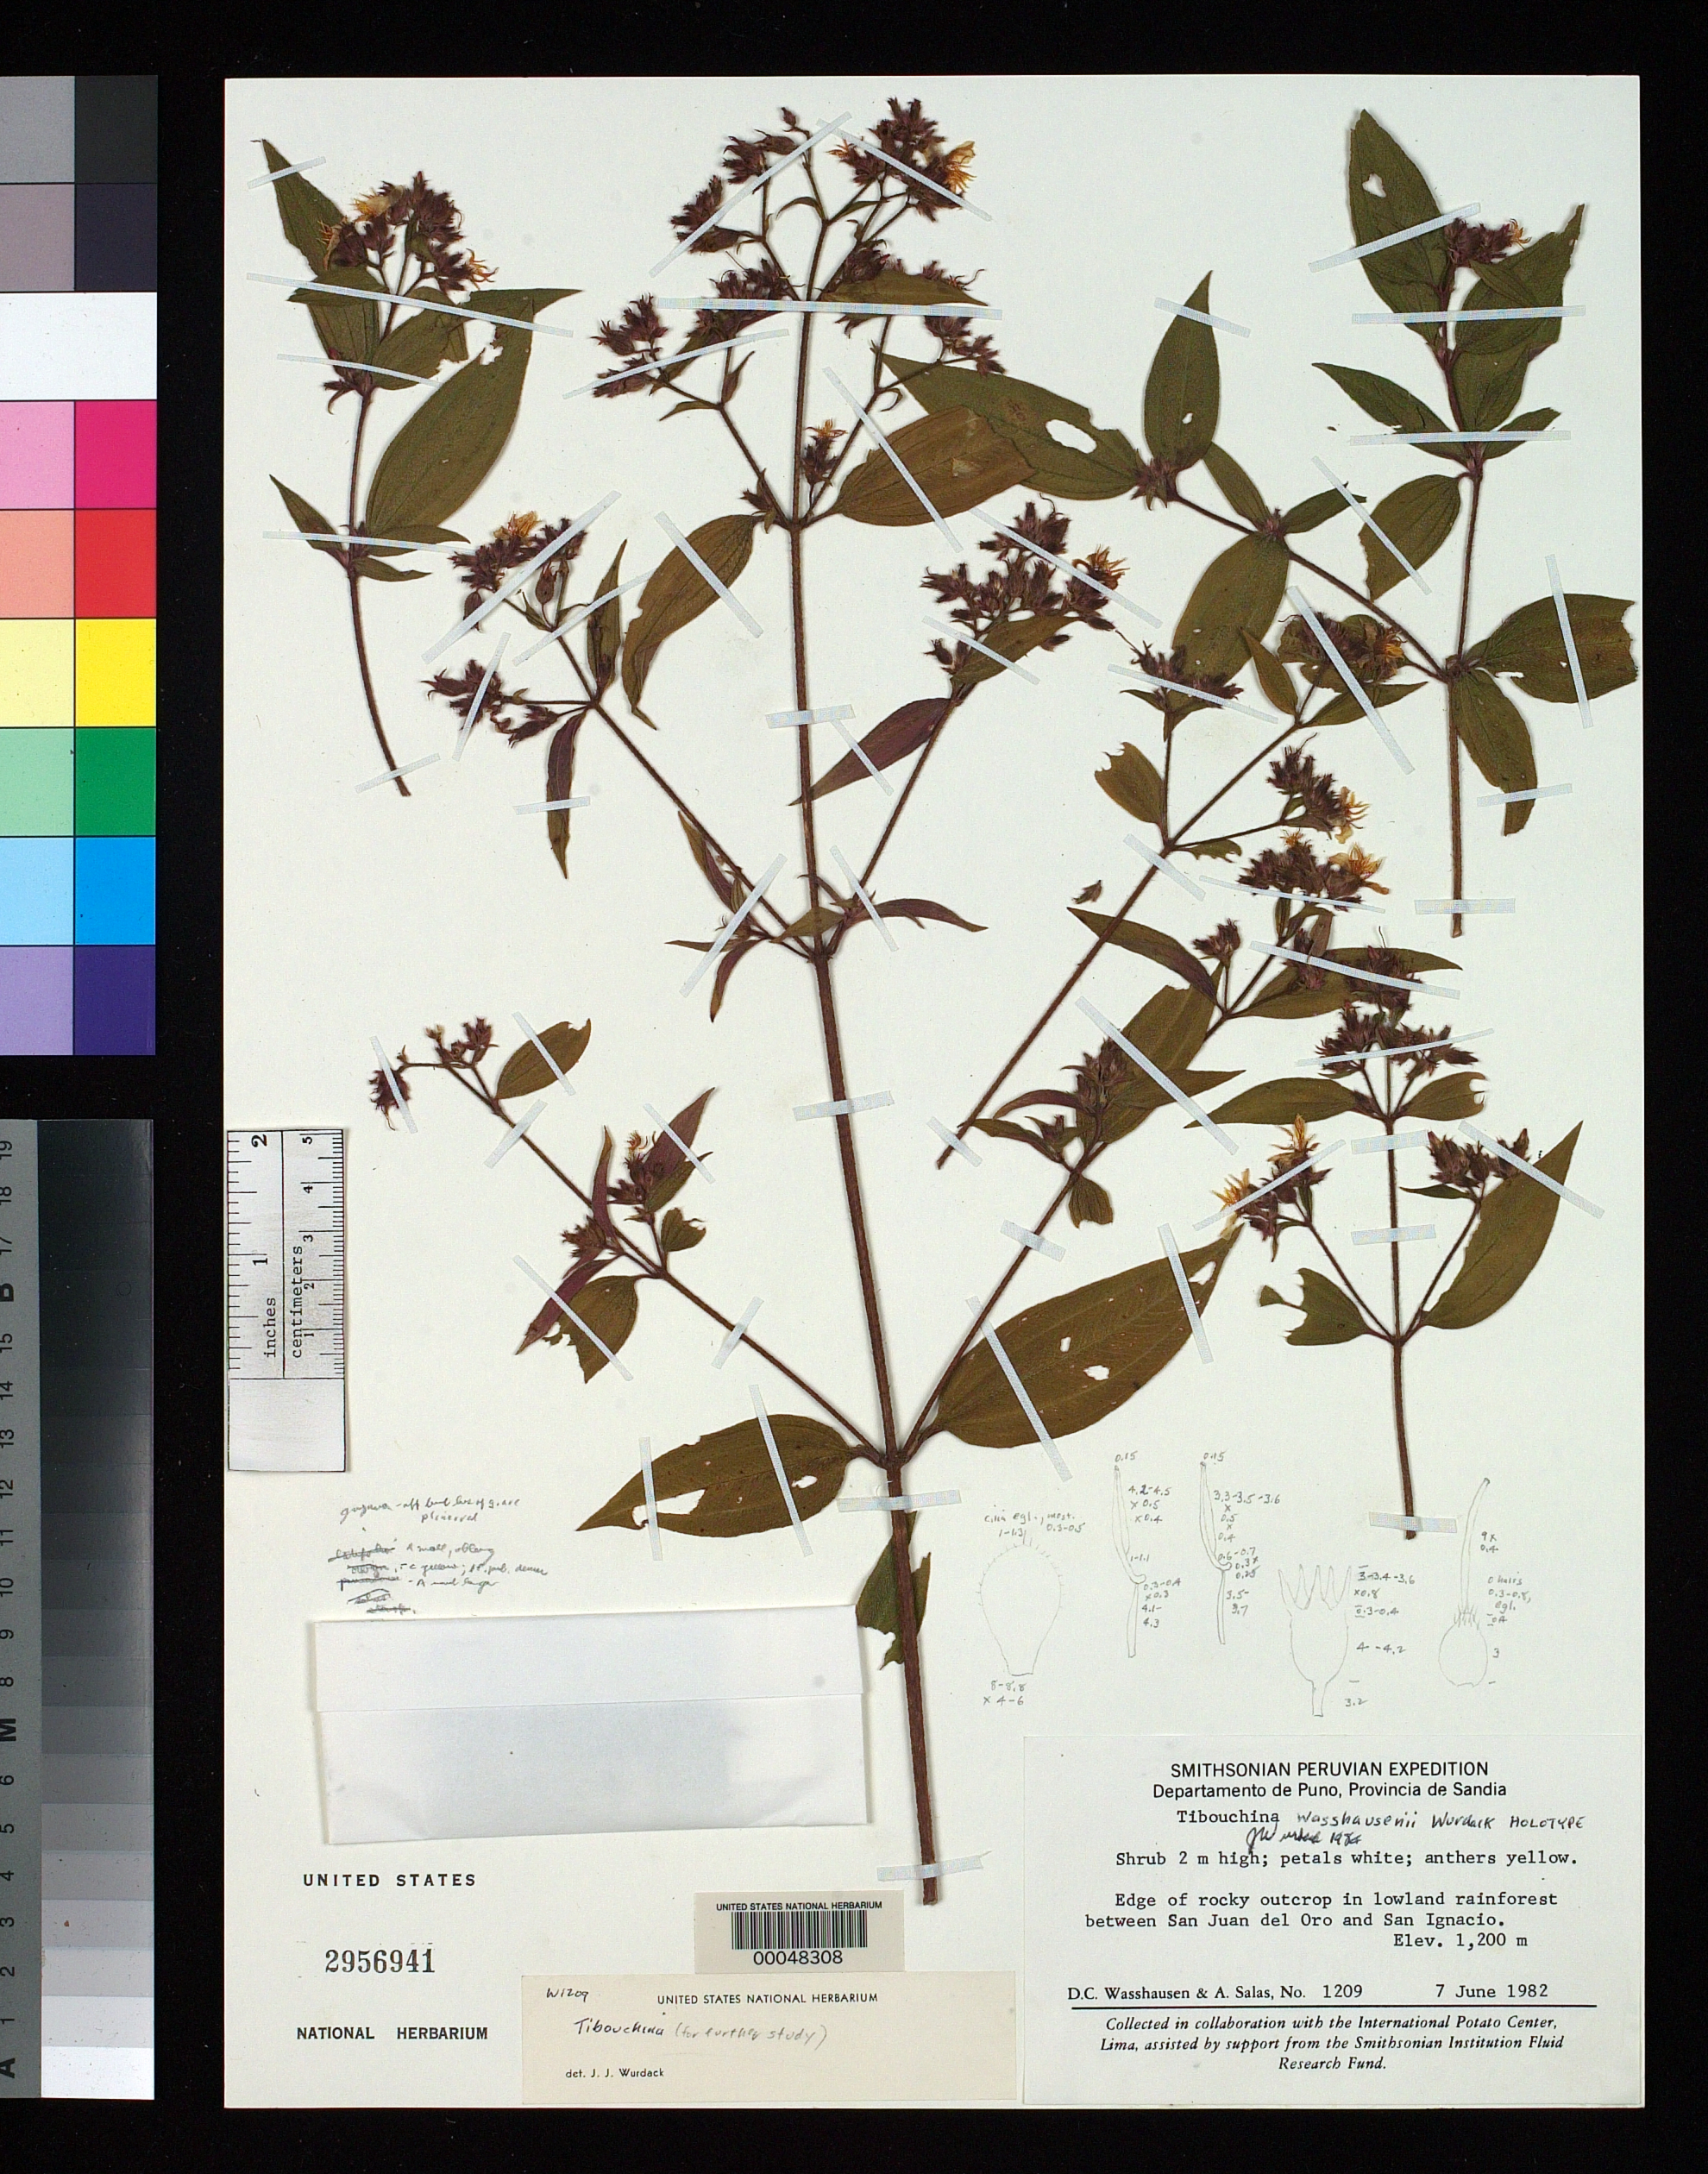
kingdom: Plantae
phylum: Tracheophyta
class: Magnoliopsida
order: Myrtales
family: Melastomataceae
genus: Tibouchina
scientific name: Tibouchina wasshausenii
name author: Wurdack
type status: Holotype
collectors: D. C. Wasshausen & A. Salsas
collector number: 1209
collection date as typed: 07 Jun 1982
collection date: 1982-06-07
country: Peru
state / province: Puno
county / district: Sandia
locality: Between San Juan del Oro and San Ignacio.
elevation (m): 1200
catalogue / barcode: US 2956941